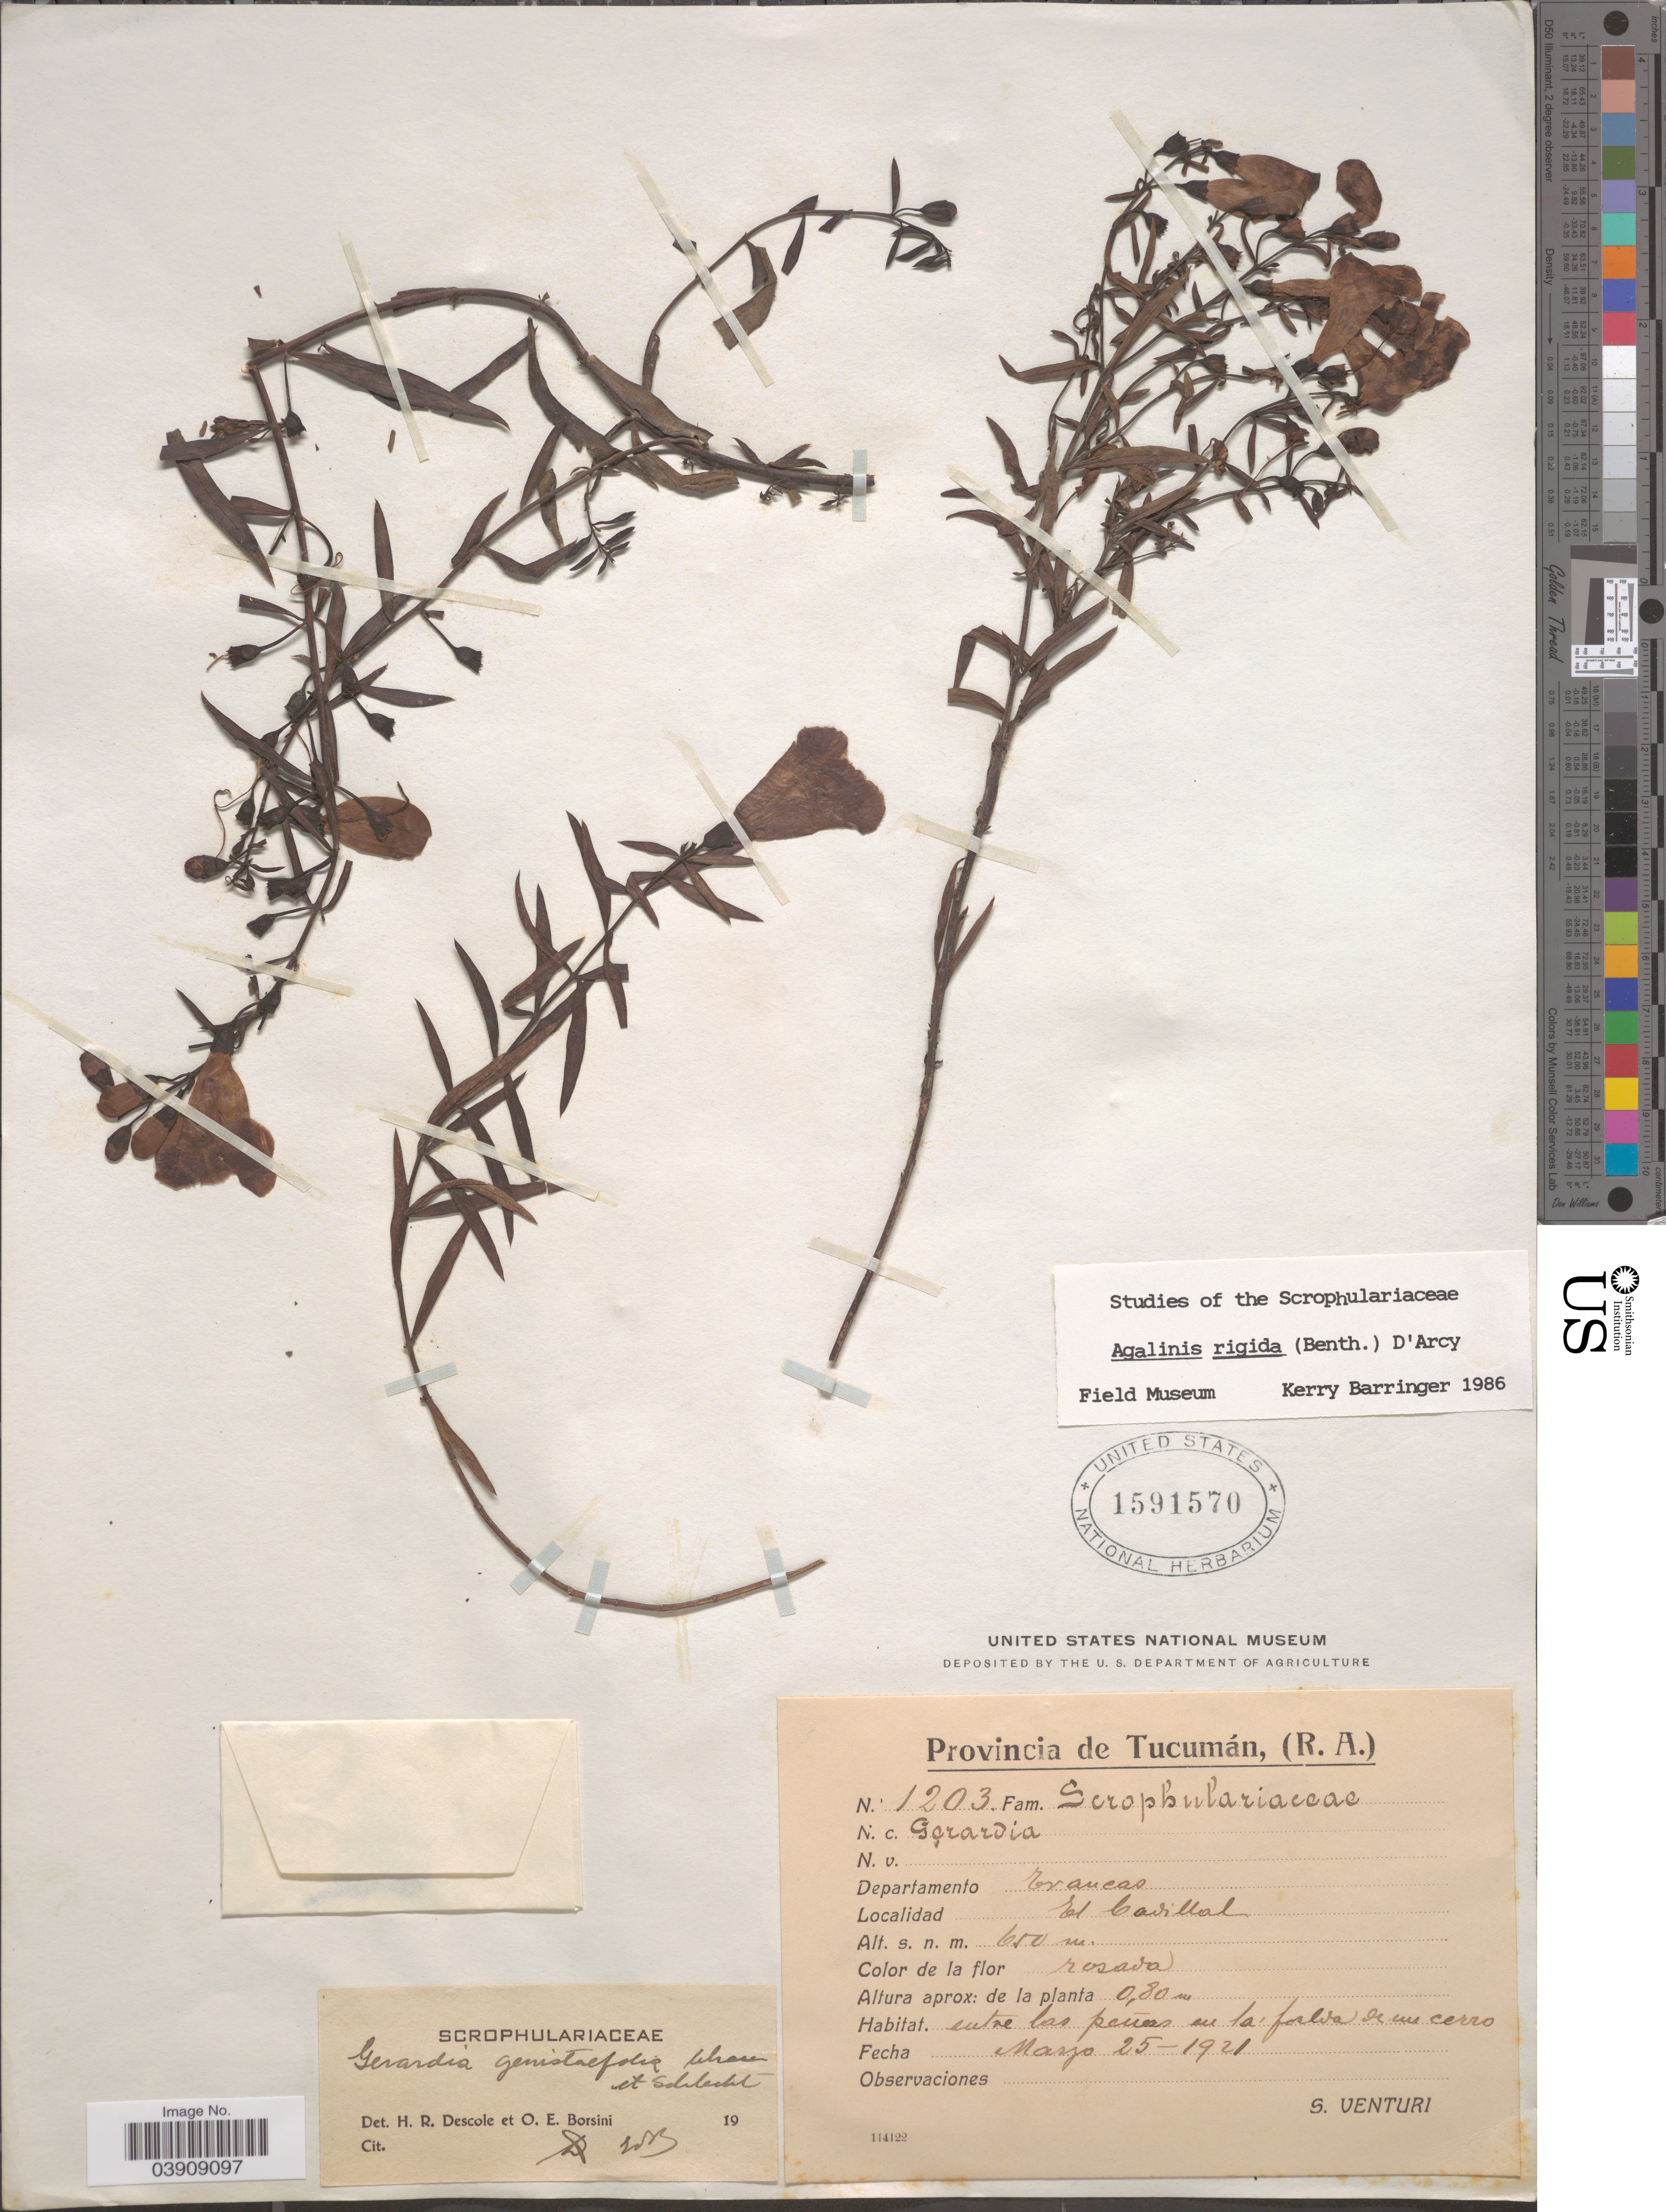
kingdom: Plantae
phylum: Tracheophyta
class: Magnoliopsida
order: Lamiales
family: Orobanchaceae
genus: Agalinis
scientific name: Agalinis rigida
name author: (Gillies ex Benth.) D'Arcy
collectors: S. Venturi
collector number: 1203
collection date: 1921-03-25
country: Argentina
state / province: Tucuman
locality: Departamento Trancas. El Cadillal.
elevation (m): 650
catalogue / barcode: US 1591570